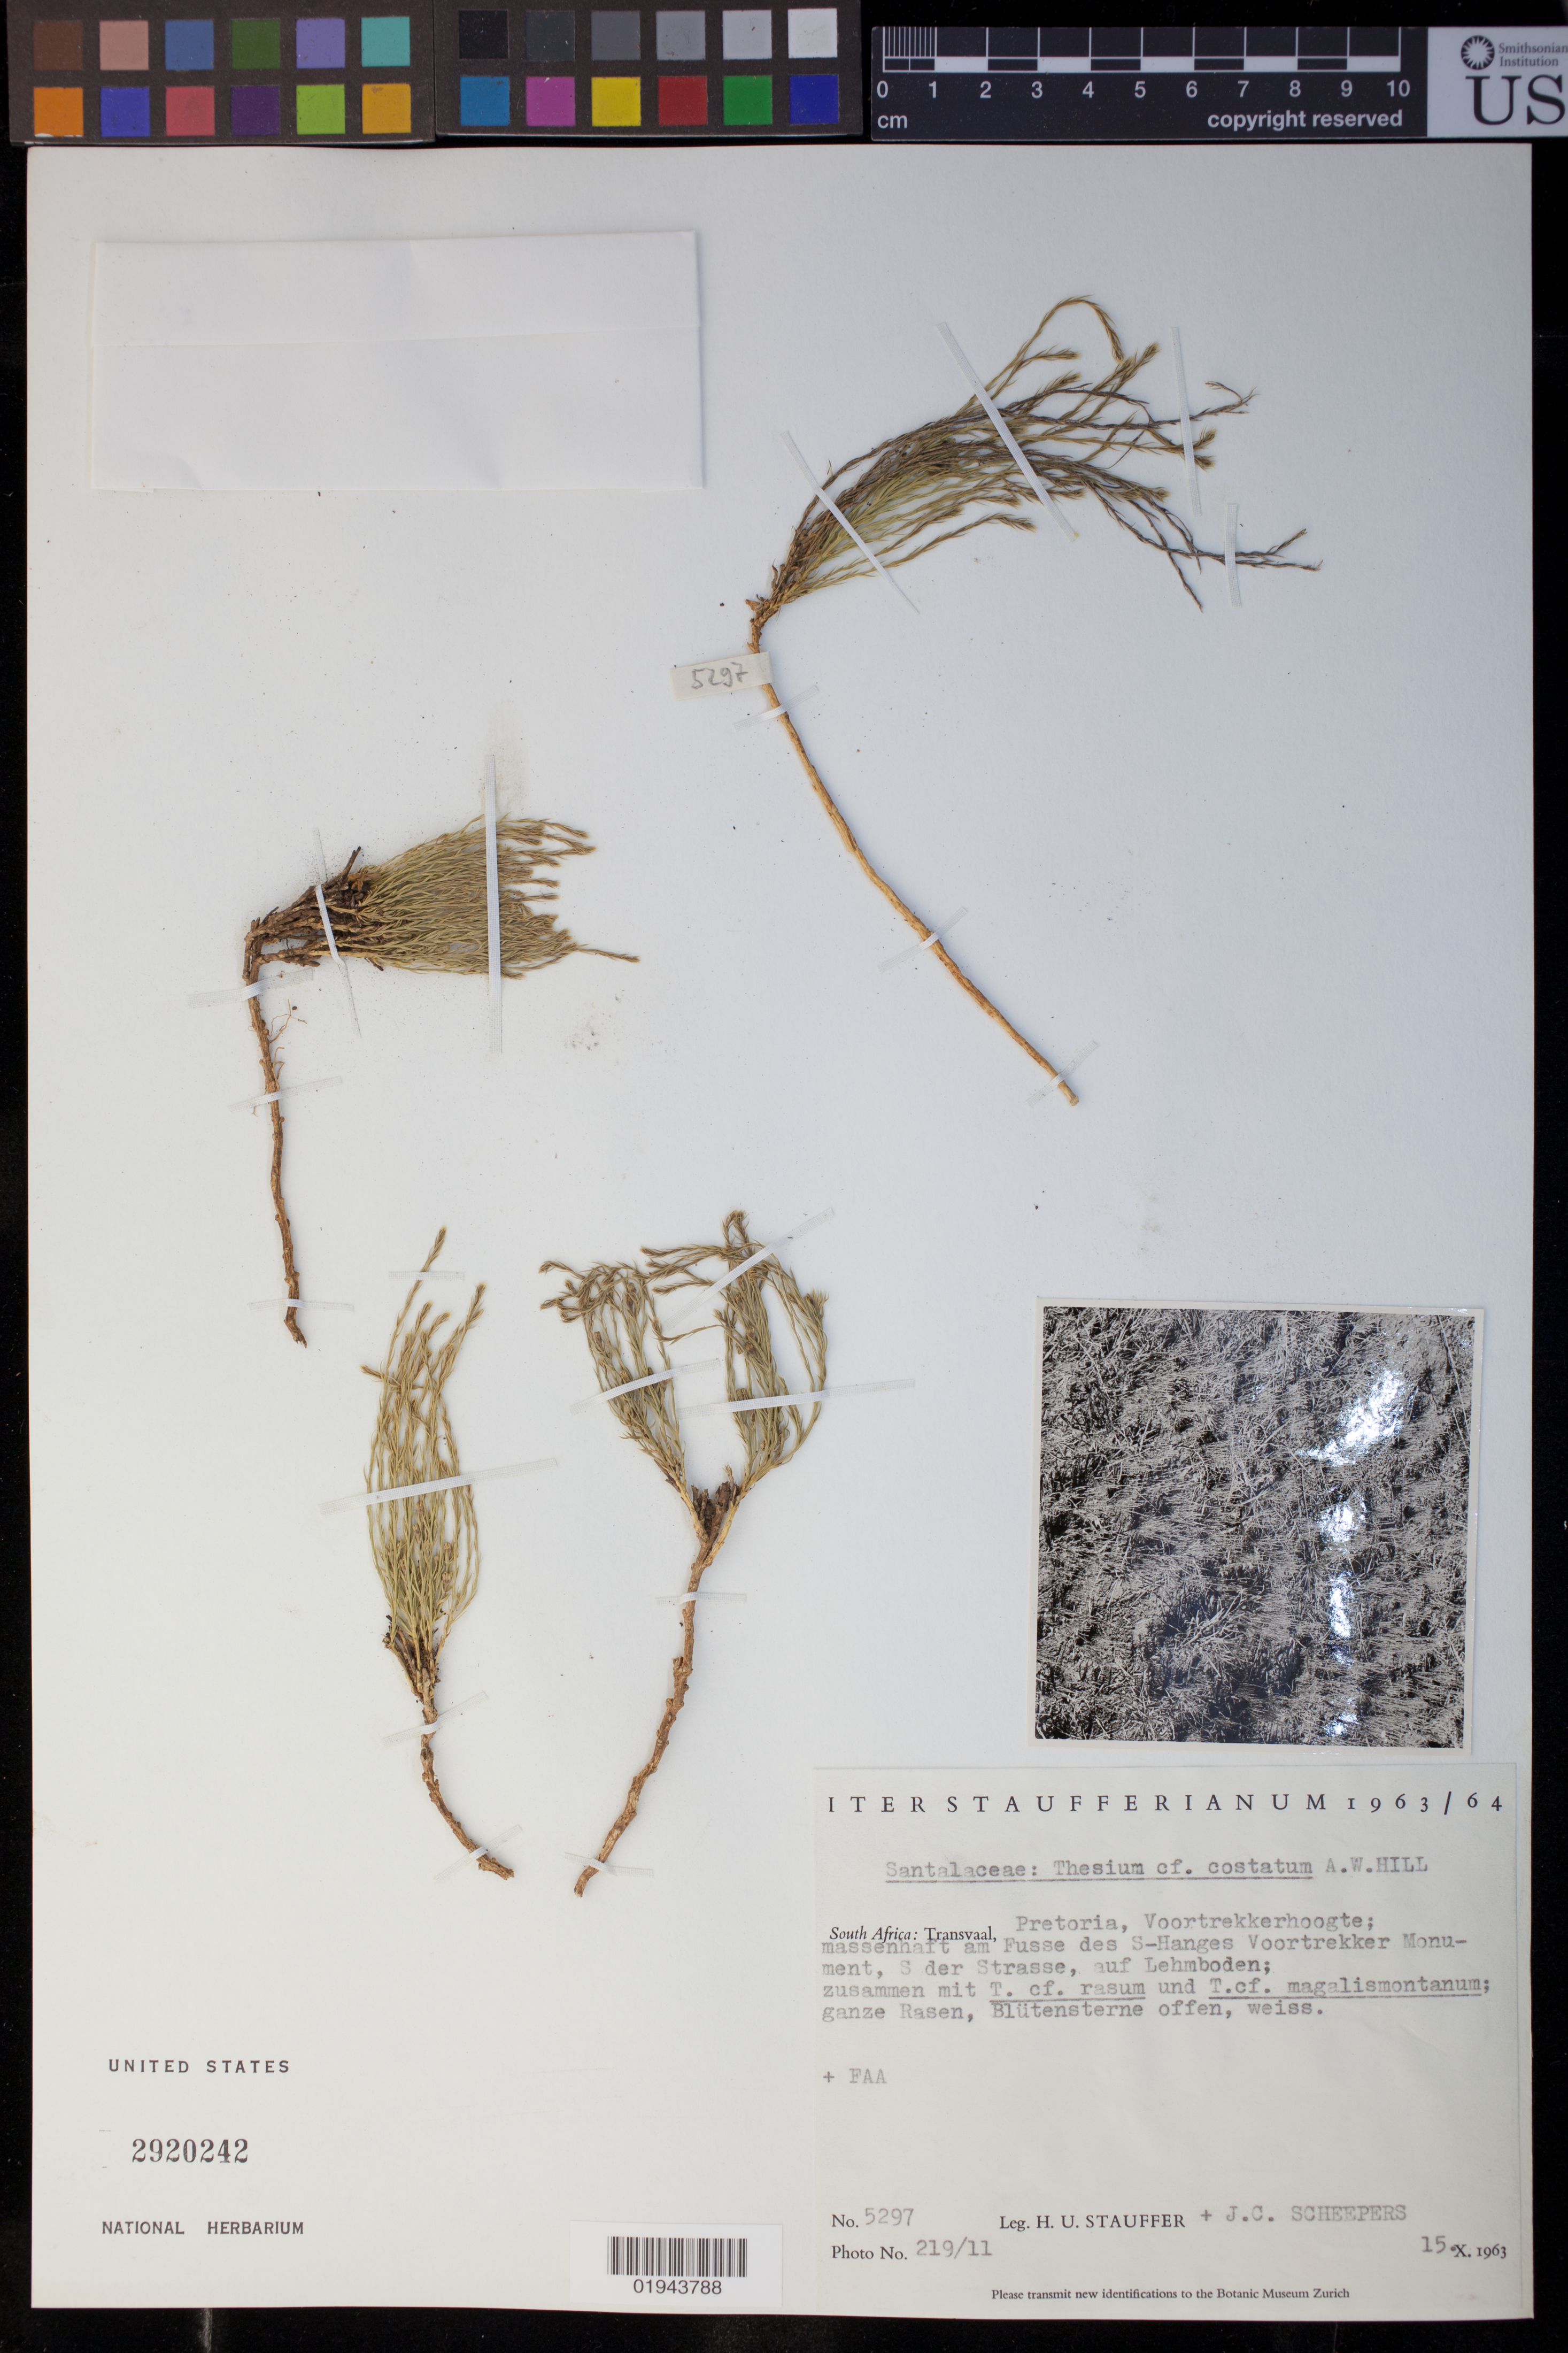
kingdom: Plantae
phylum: Tracheophyta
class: Magnoliopsida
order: Santalales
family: Thesiaceae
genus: Thesium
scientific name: Thesium costatum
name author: A.W. Hill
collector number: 5297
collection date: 1963-10-15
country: South Africa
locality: Pretoria, Voortrekkerhoogte [Thaba Tshwane]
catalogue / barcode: US 2920242